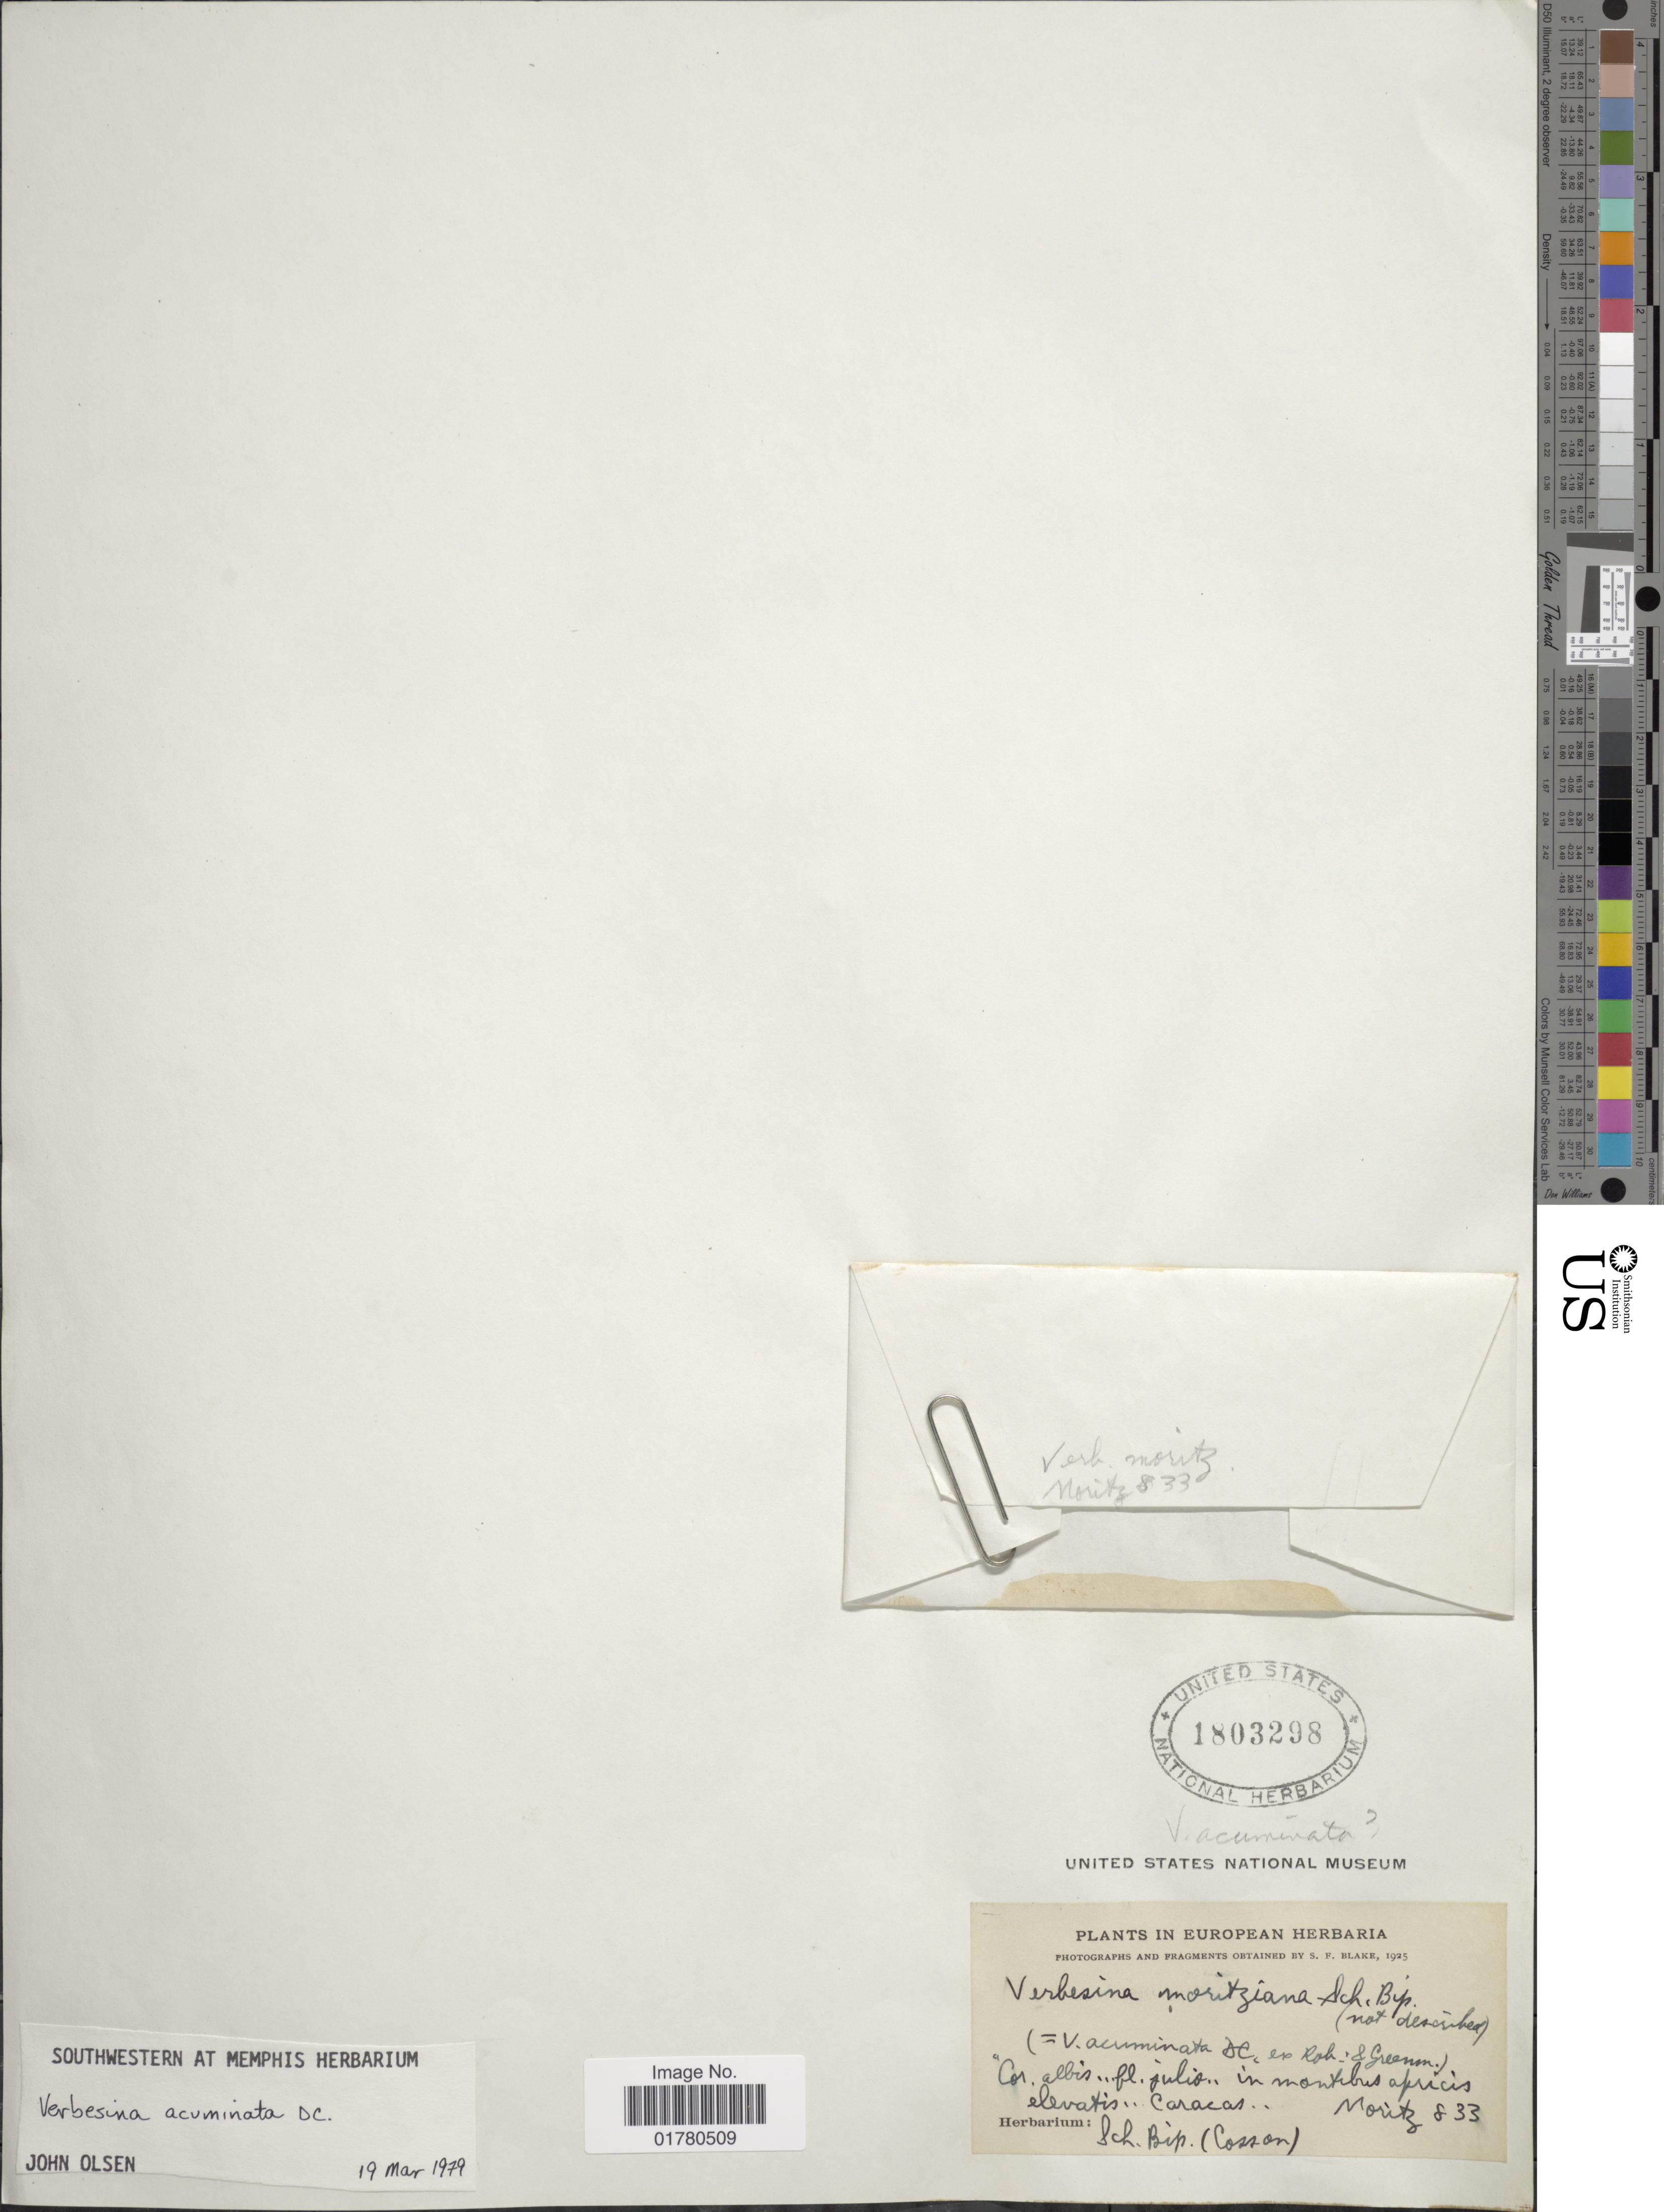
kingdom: Plantae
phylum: Tracheophyta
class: Magnoliopsida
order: Asterales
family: Asteraceae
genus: Verbesina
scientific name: Verbesina acuminata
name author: DC.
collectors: Moritz, --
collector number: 833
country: Venezuela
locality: In montibus apricis elevatis Caracas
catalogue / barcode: US 1803298